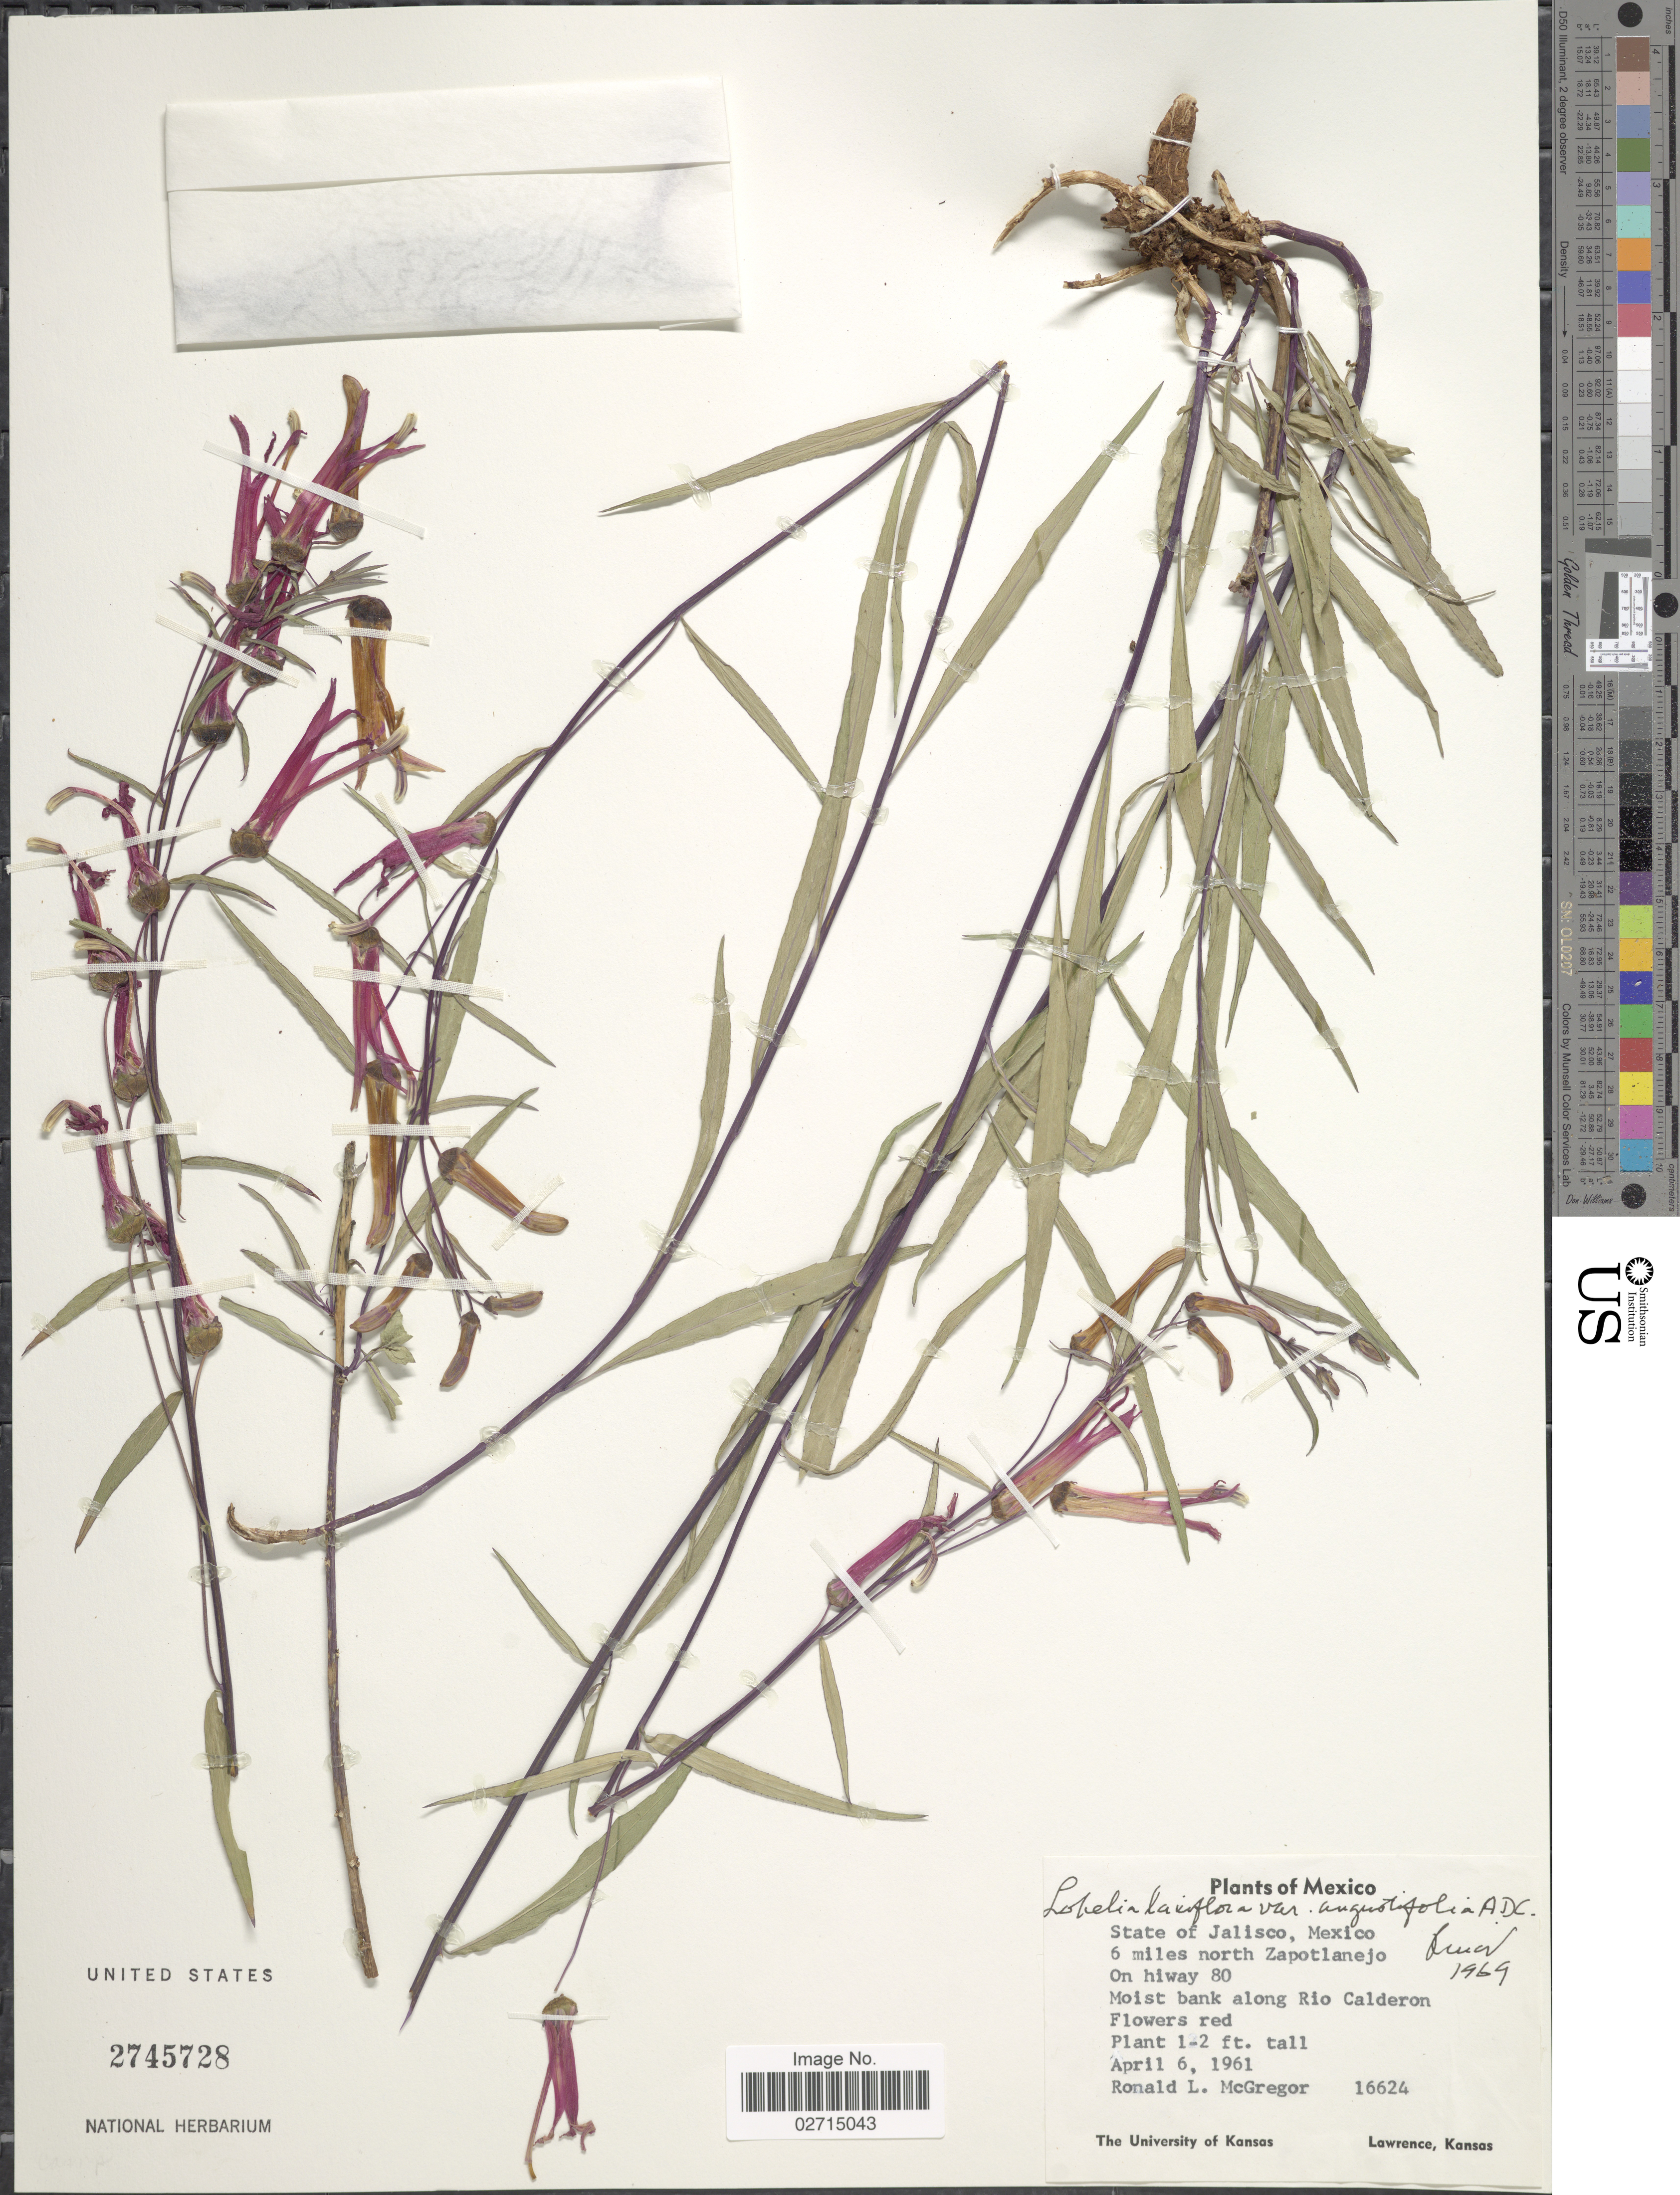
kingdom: Plantae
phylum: Tracheophyta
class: Magnoliopsida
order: Asterales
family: Campanulaceae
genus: Leptocodon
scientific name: Leptocodon laxiflora var. angustifolia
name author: A. DC.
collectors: R. McGregor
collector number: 16624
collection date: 1961-04-06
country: Mexico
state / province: Jalisco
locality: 6 miles north of Zapotlanejo, On hiway 80, Moist bank along Rio Calderon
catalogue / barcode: US 2745728